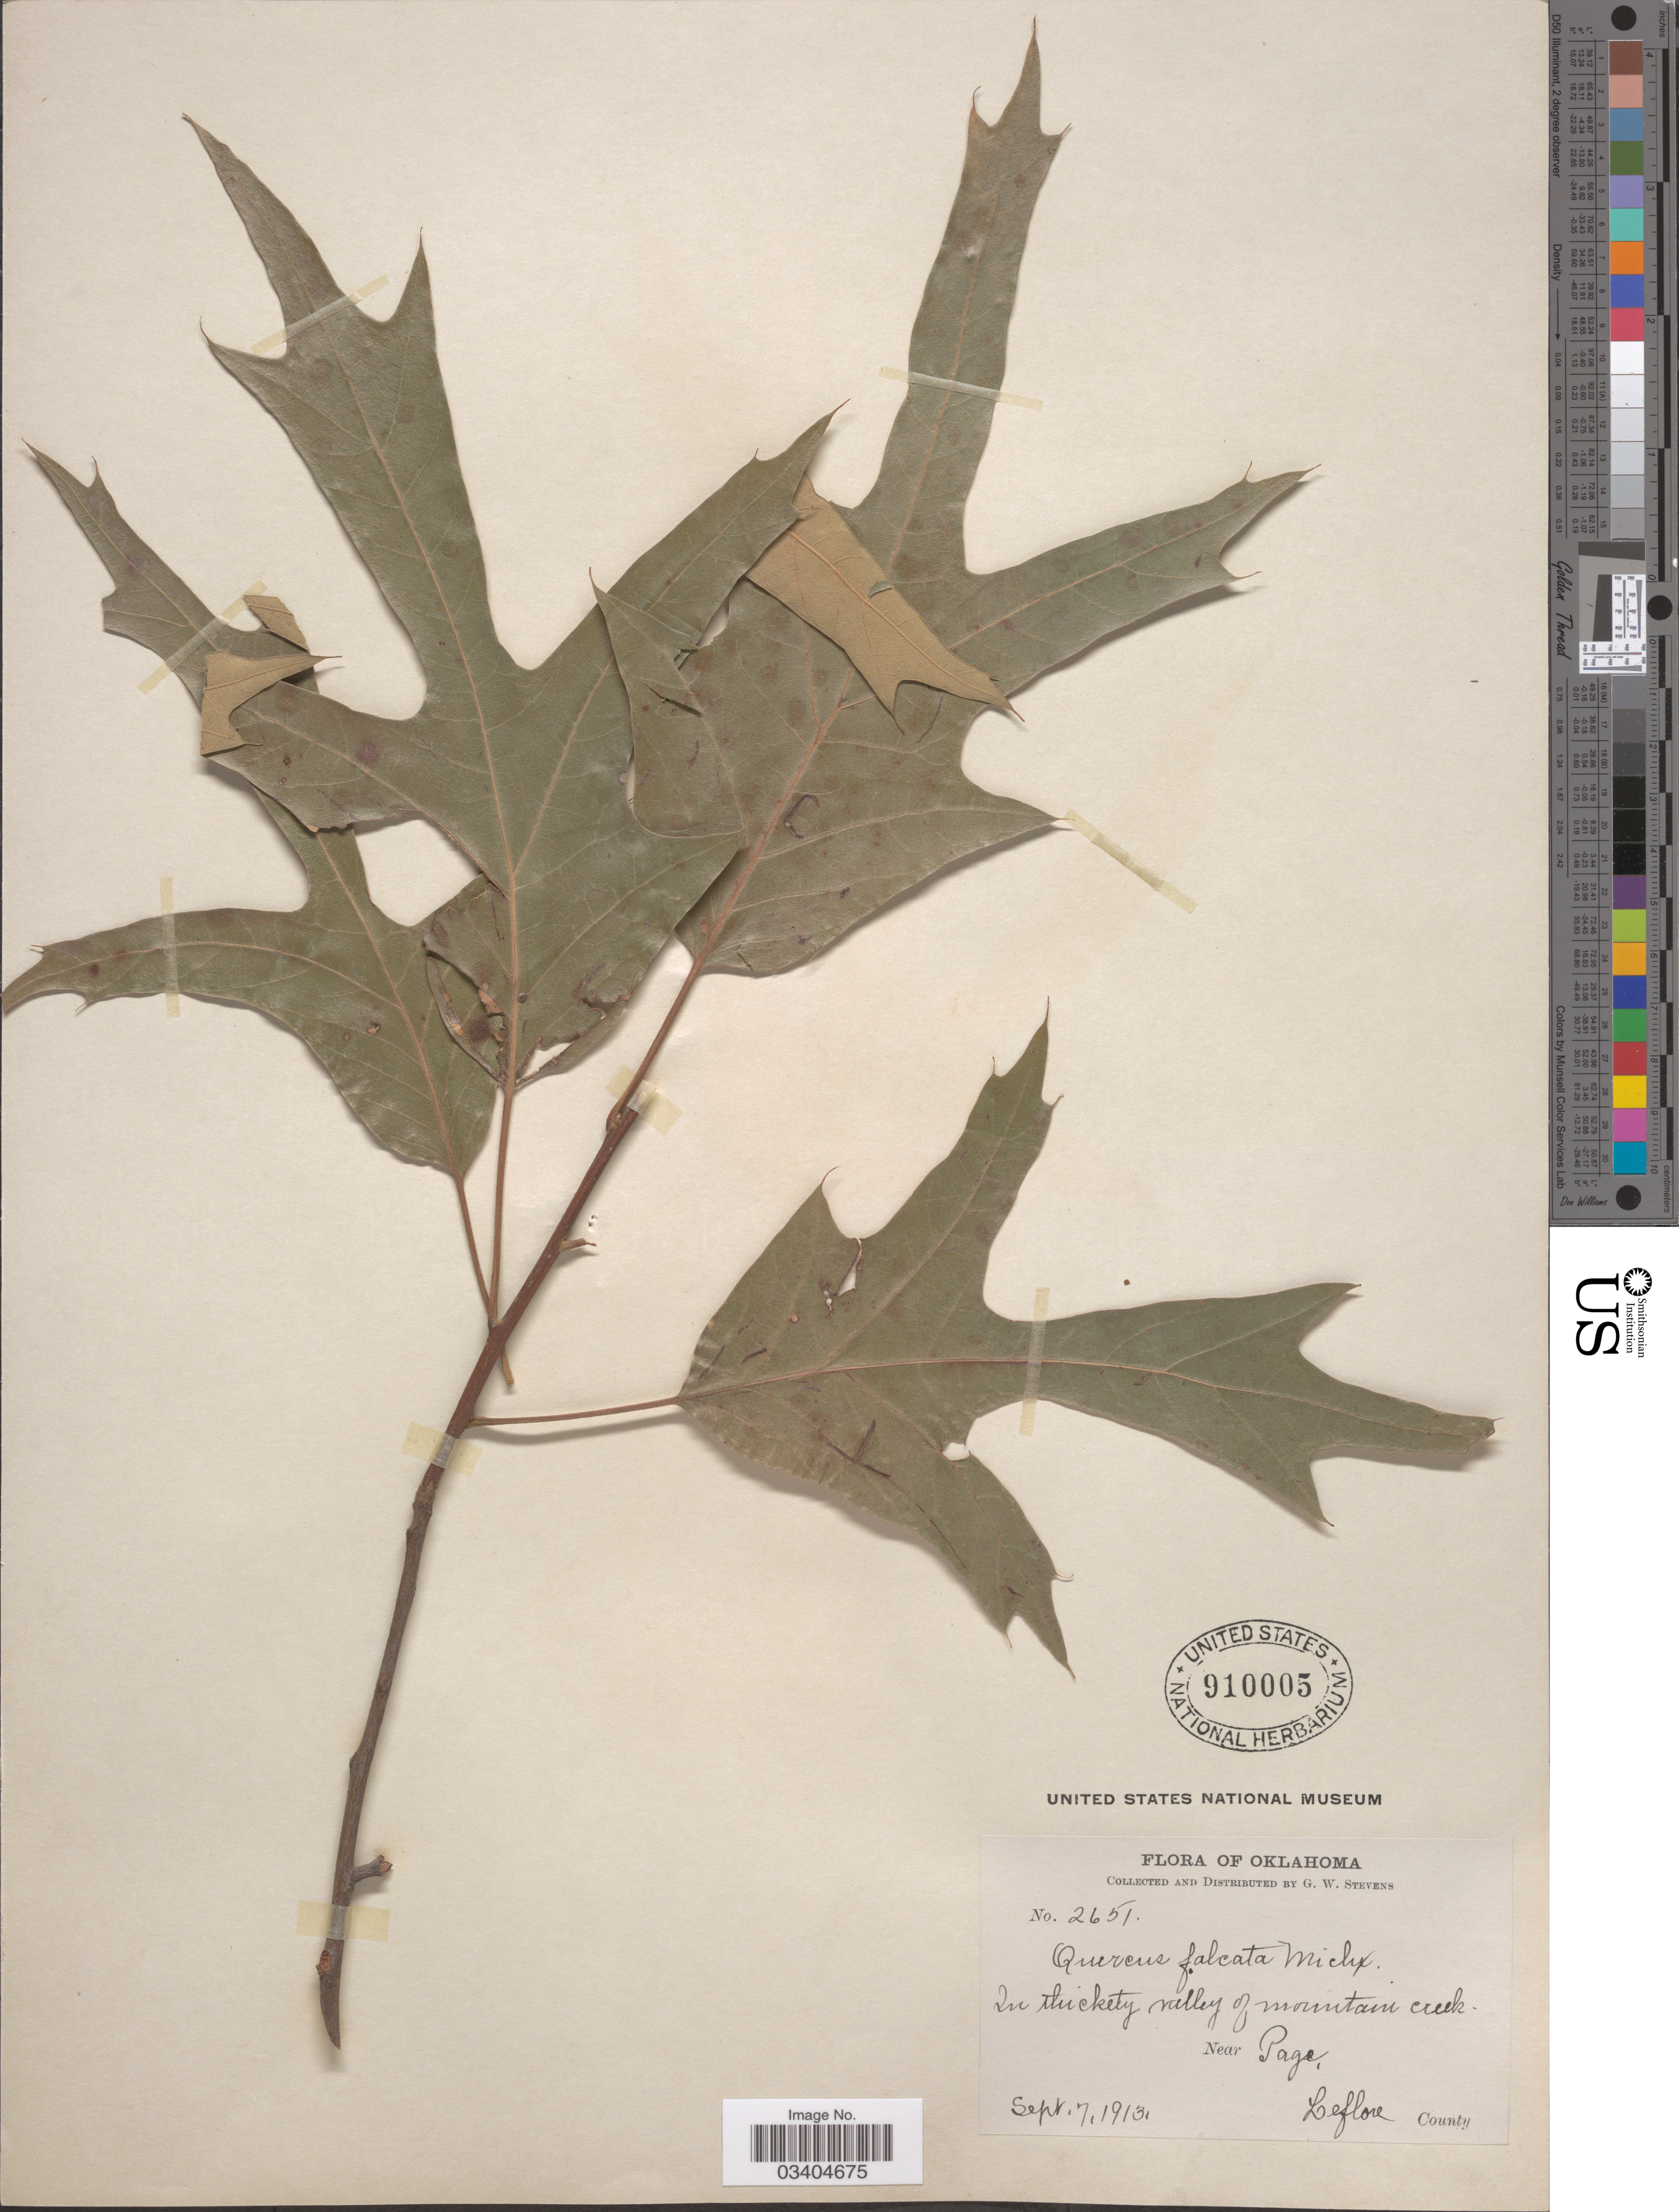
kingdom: Plantae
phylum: Tracheophyta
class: Magnoliopsida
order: Fagales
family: Fagaceae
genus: Quercus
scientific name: Quercus falcata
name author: Michx.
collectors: G. W. Stevens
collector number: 2651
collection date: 1913-09-07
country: United States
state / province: Oklahoma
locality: In thickety valley of mountain creek. Near Page, Leflore County.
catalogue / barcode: US 910005